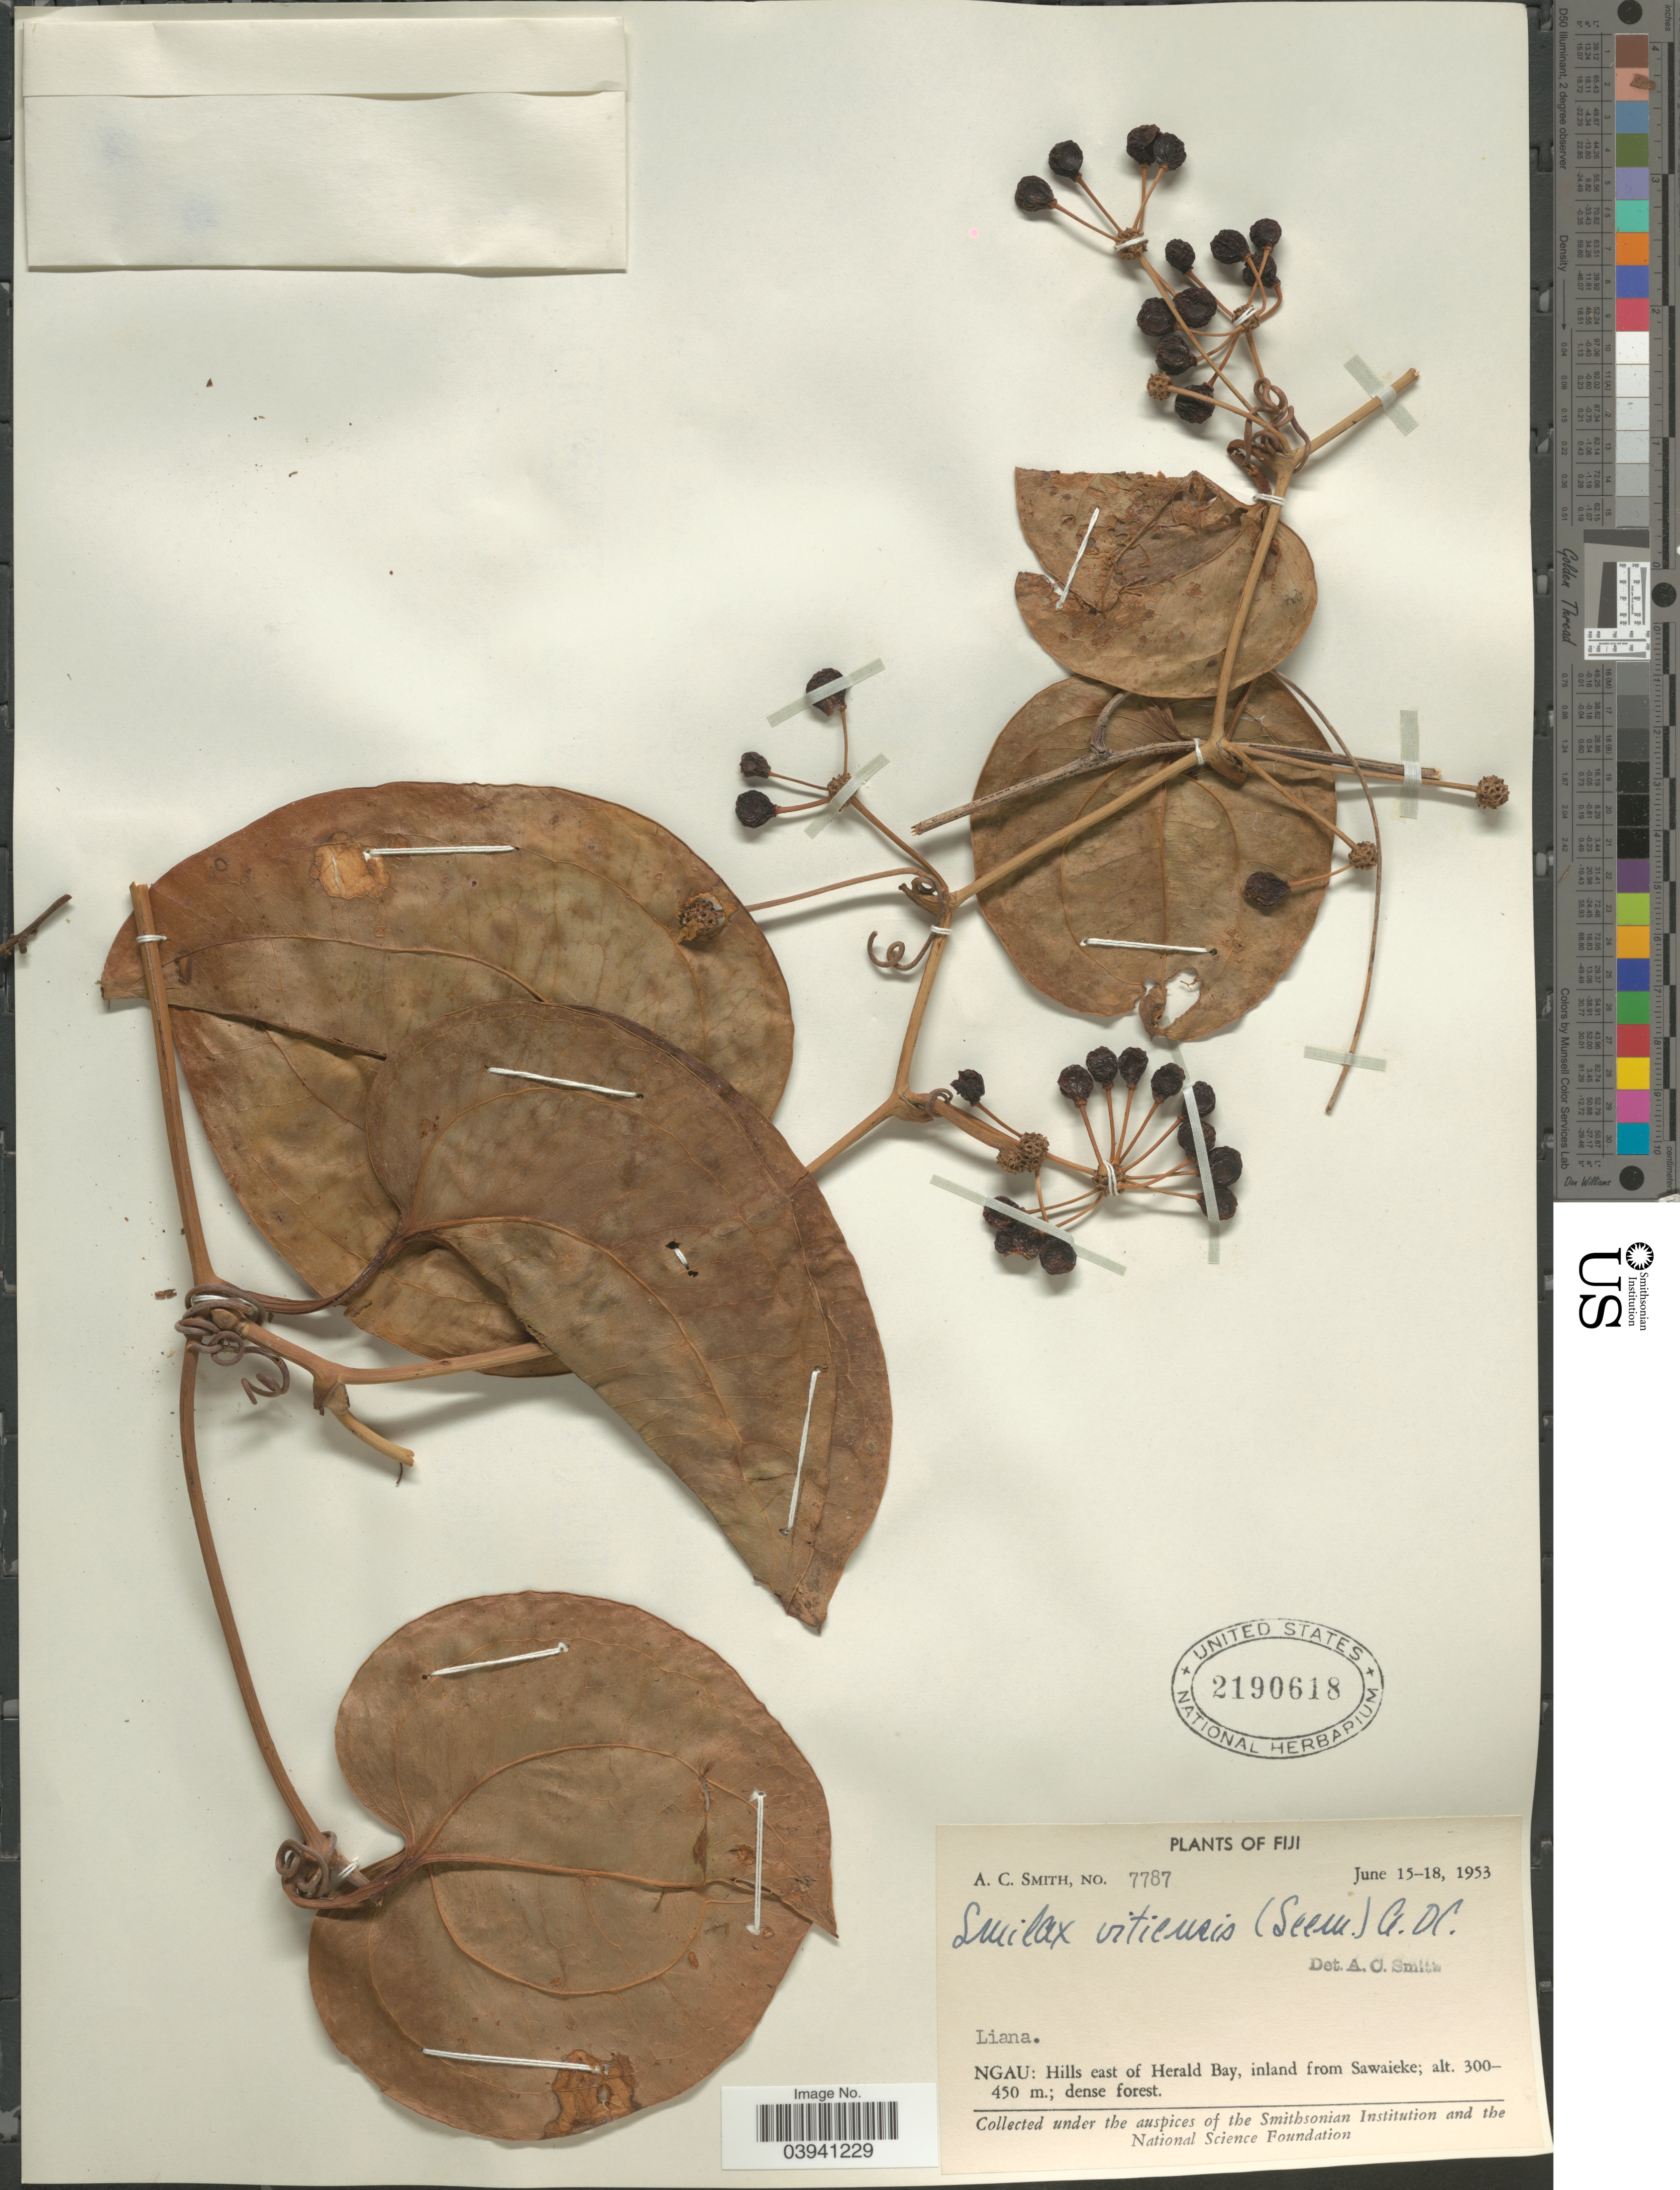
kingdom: Plantae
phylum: Tracheophyta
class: Liliopsida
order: Liliales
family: Smilacaceae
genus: Smilax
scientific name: Smilax vitiensis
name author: (Seem.) A. DC.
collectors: A. C. Smith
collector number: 7787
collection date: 1953-06-15/1953-06-18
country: Fiji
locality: Ngau: Hills east of Herald Bay, inland from Sawaieke.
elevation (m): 300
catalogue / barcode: US 2190618